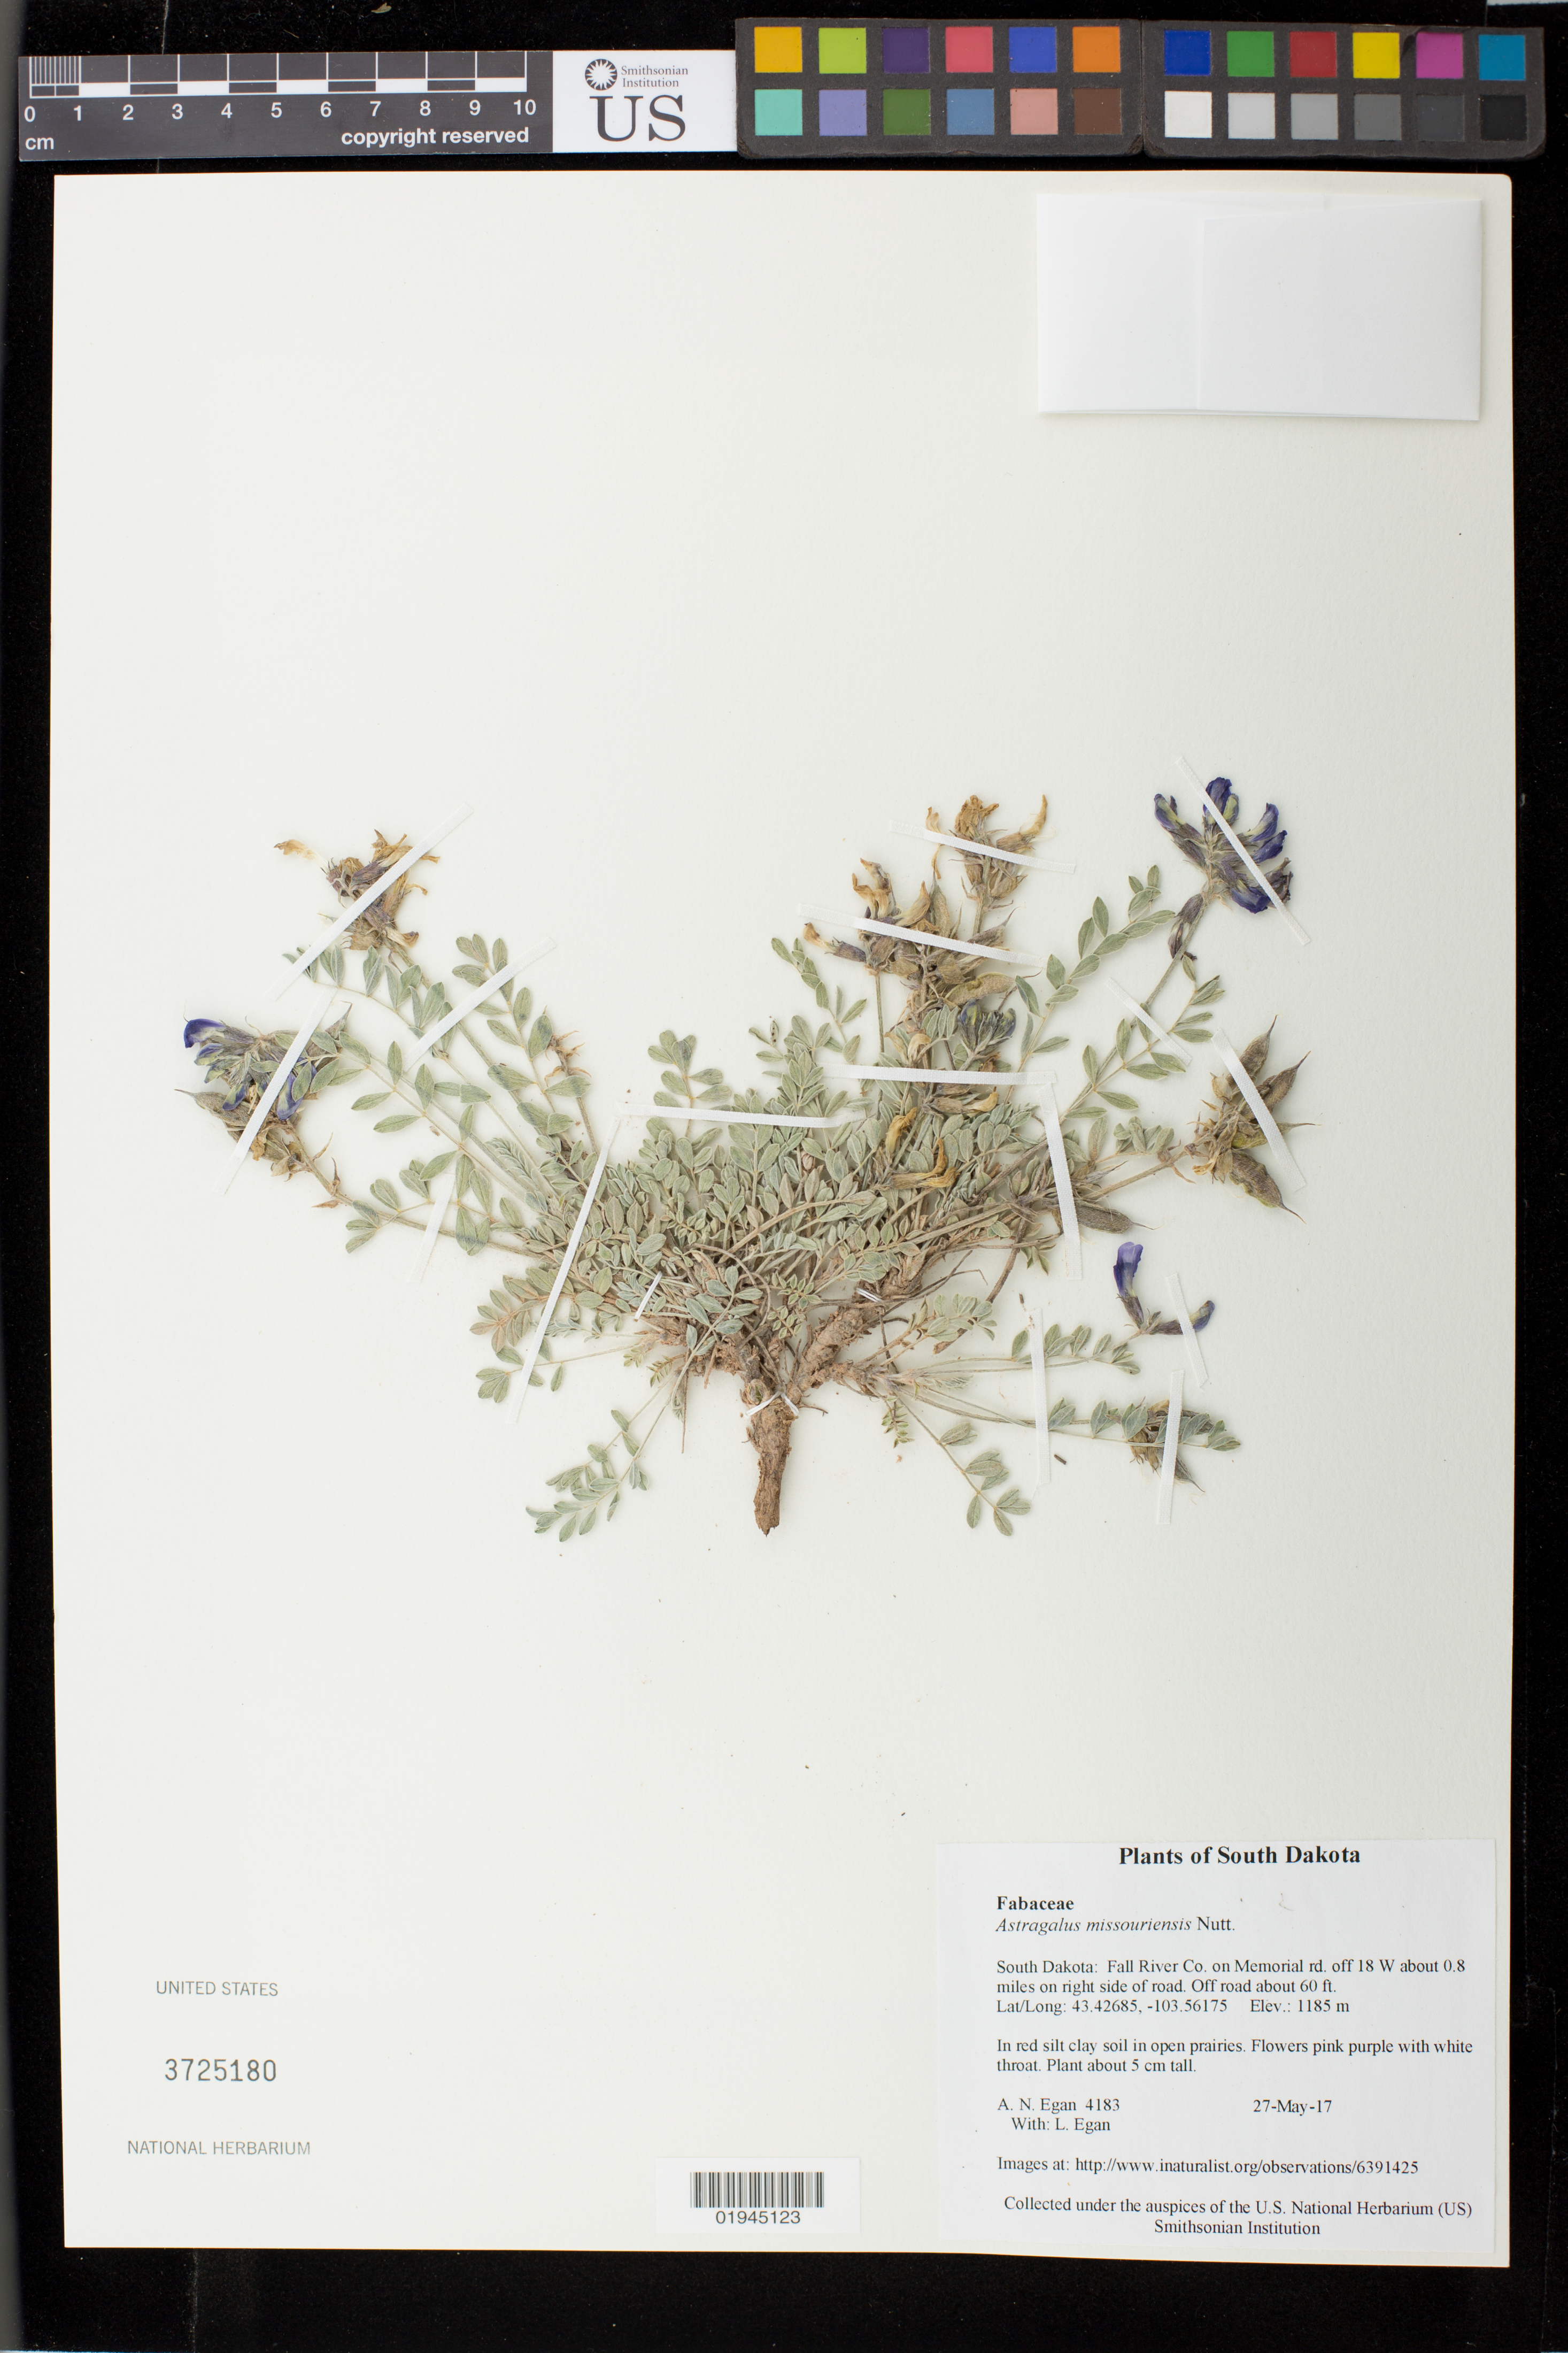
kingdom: Plantae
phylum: Tracheophyta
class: Magnoliopsida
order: Fabales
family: Fabaceae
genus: Astragalus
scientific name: Astragalus missouriensis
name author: Nutt.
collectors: A. N. Egan & L. Egan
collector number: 4183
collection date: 2017-05-27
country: United States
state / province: South Dakota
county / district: Fall River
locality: on Memorial rd. off 18 W about 0.8 miles on right side of road. Off road about 60 ft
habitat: In red silt clay soil in open prairies.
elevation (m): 1185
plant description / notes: http://www.inaturalist.org/observations/6391425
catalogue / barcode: US 3725180